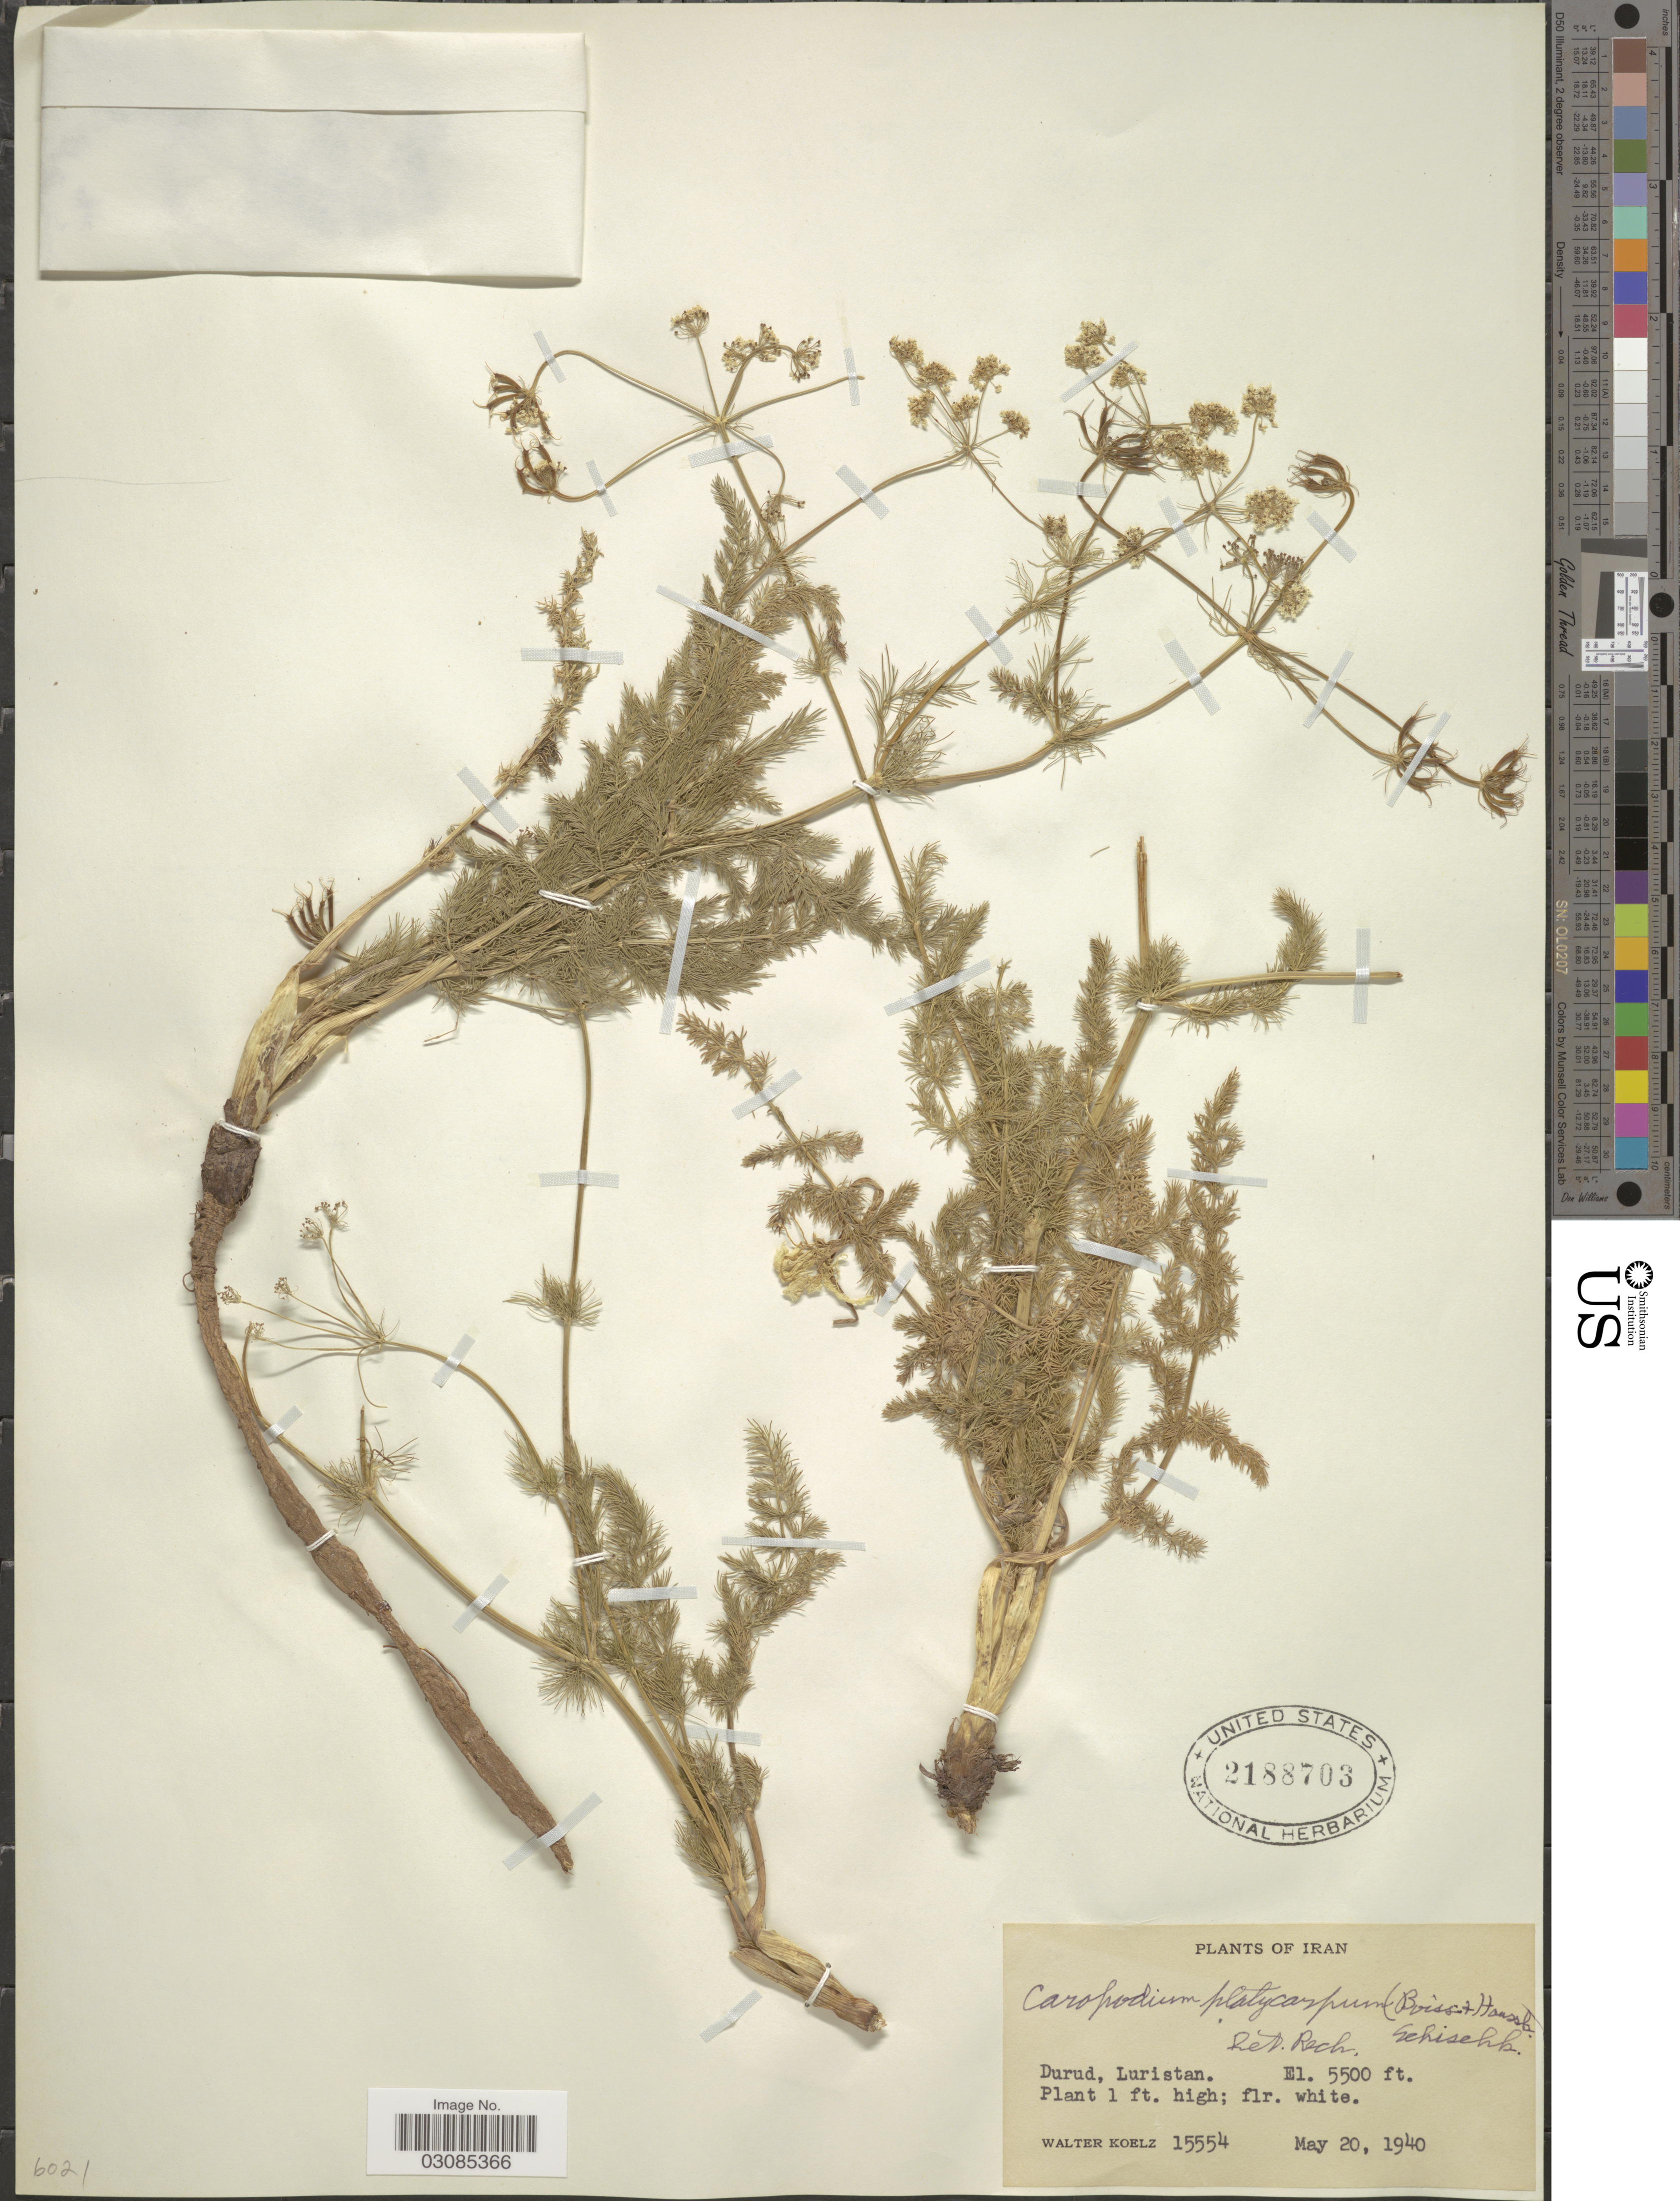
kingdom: Plantae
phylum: Tracheophyta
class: Magnoliopsida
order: Apiales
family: Apiaceae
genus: Caropodium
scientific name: Caropodium platycarpum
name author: (Boiss. & Hausskn.) Schischk.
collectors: W. N. Koelz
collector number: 15554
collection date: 1940-05-20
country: Iran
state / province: Lorestan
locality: Durud, Luristan.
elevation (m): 1676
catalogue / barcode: US 2188703